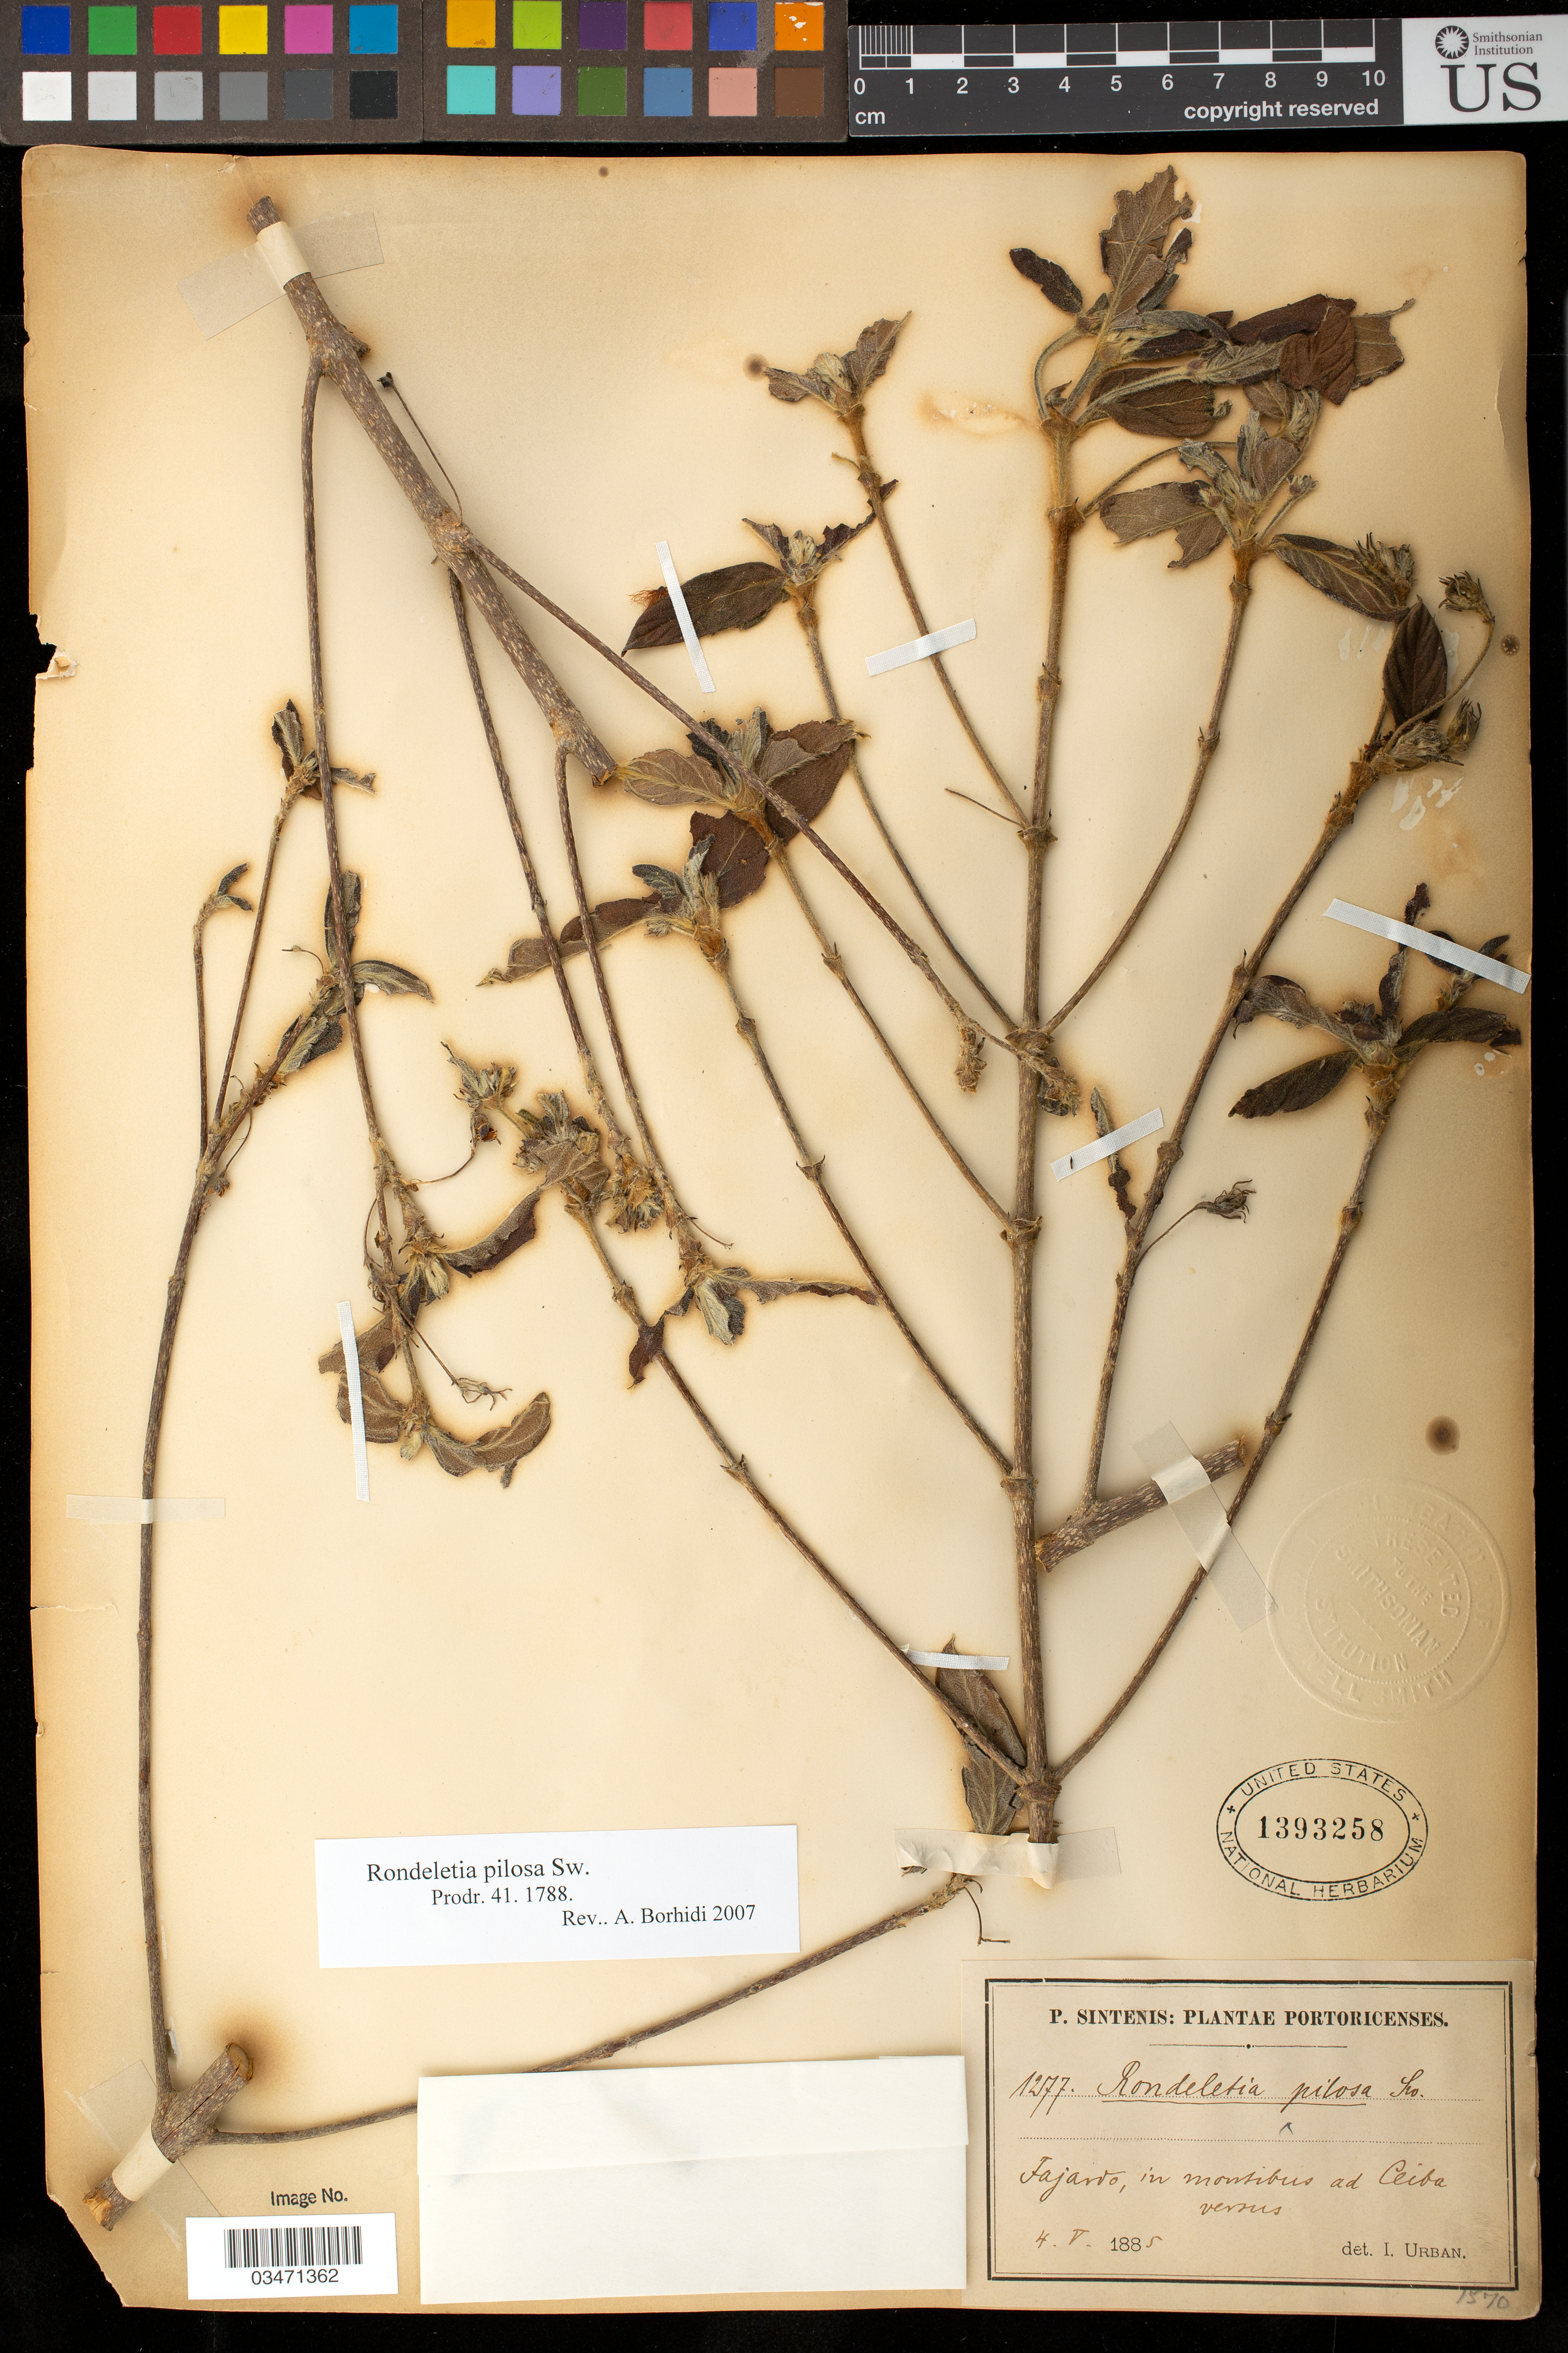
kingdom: Plantae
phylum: Tracheophyta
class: Magnoliopsida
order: Gentianales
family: Rubiaceae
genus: Rondeletia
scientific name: Rondeletia pilosa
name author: Sw.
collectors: P. Sintenis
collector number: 1277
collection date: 1885-05-04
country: Puerto Rico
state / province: Fajardo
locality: In mountibus ad Ceiba versus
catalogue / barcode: US 1393258